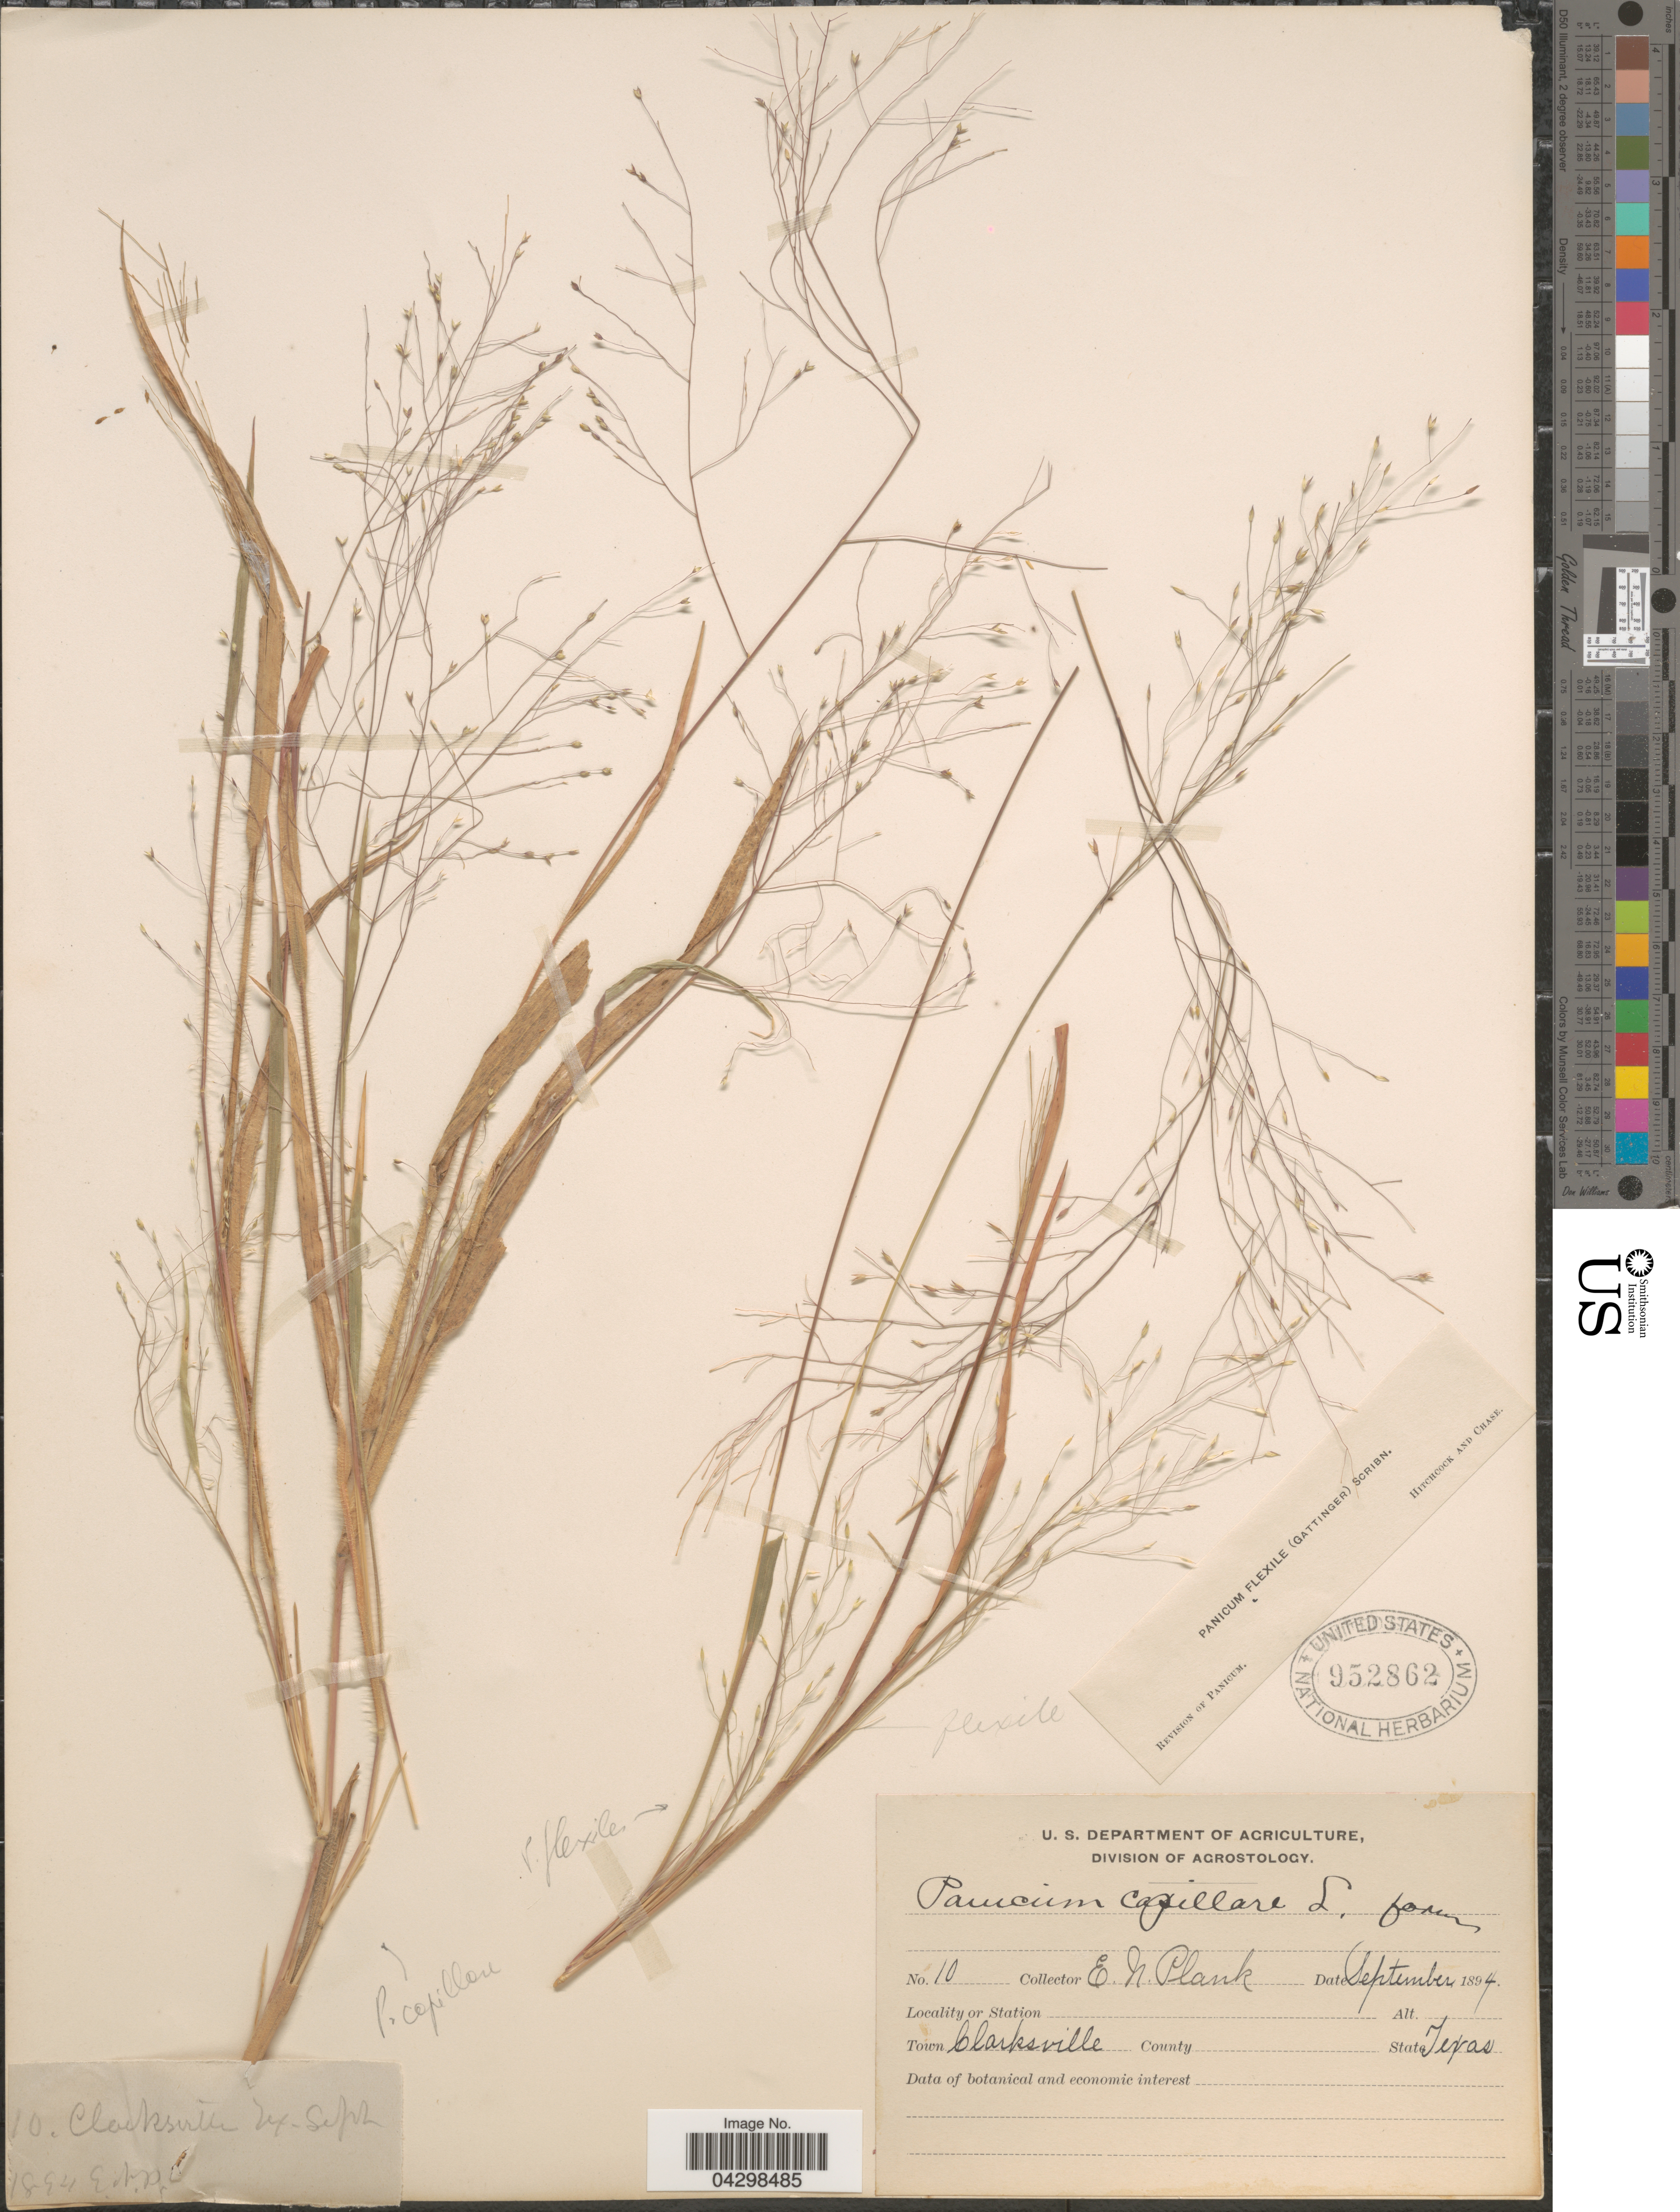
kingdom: Plantae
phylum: Tracheophyta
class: Liliopsida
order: Poales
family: Poaceae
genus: Panicum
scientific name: Panicum flexile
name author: (Gatt.) Scribn.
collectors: E. Plank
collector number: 10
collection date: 1894-09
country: United States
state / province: Texas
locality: Town Clarksville.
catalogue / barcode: US 952862